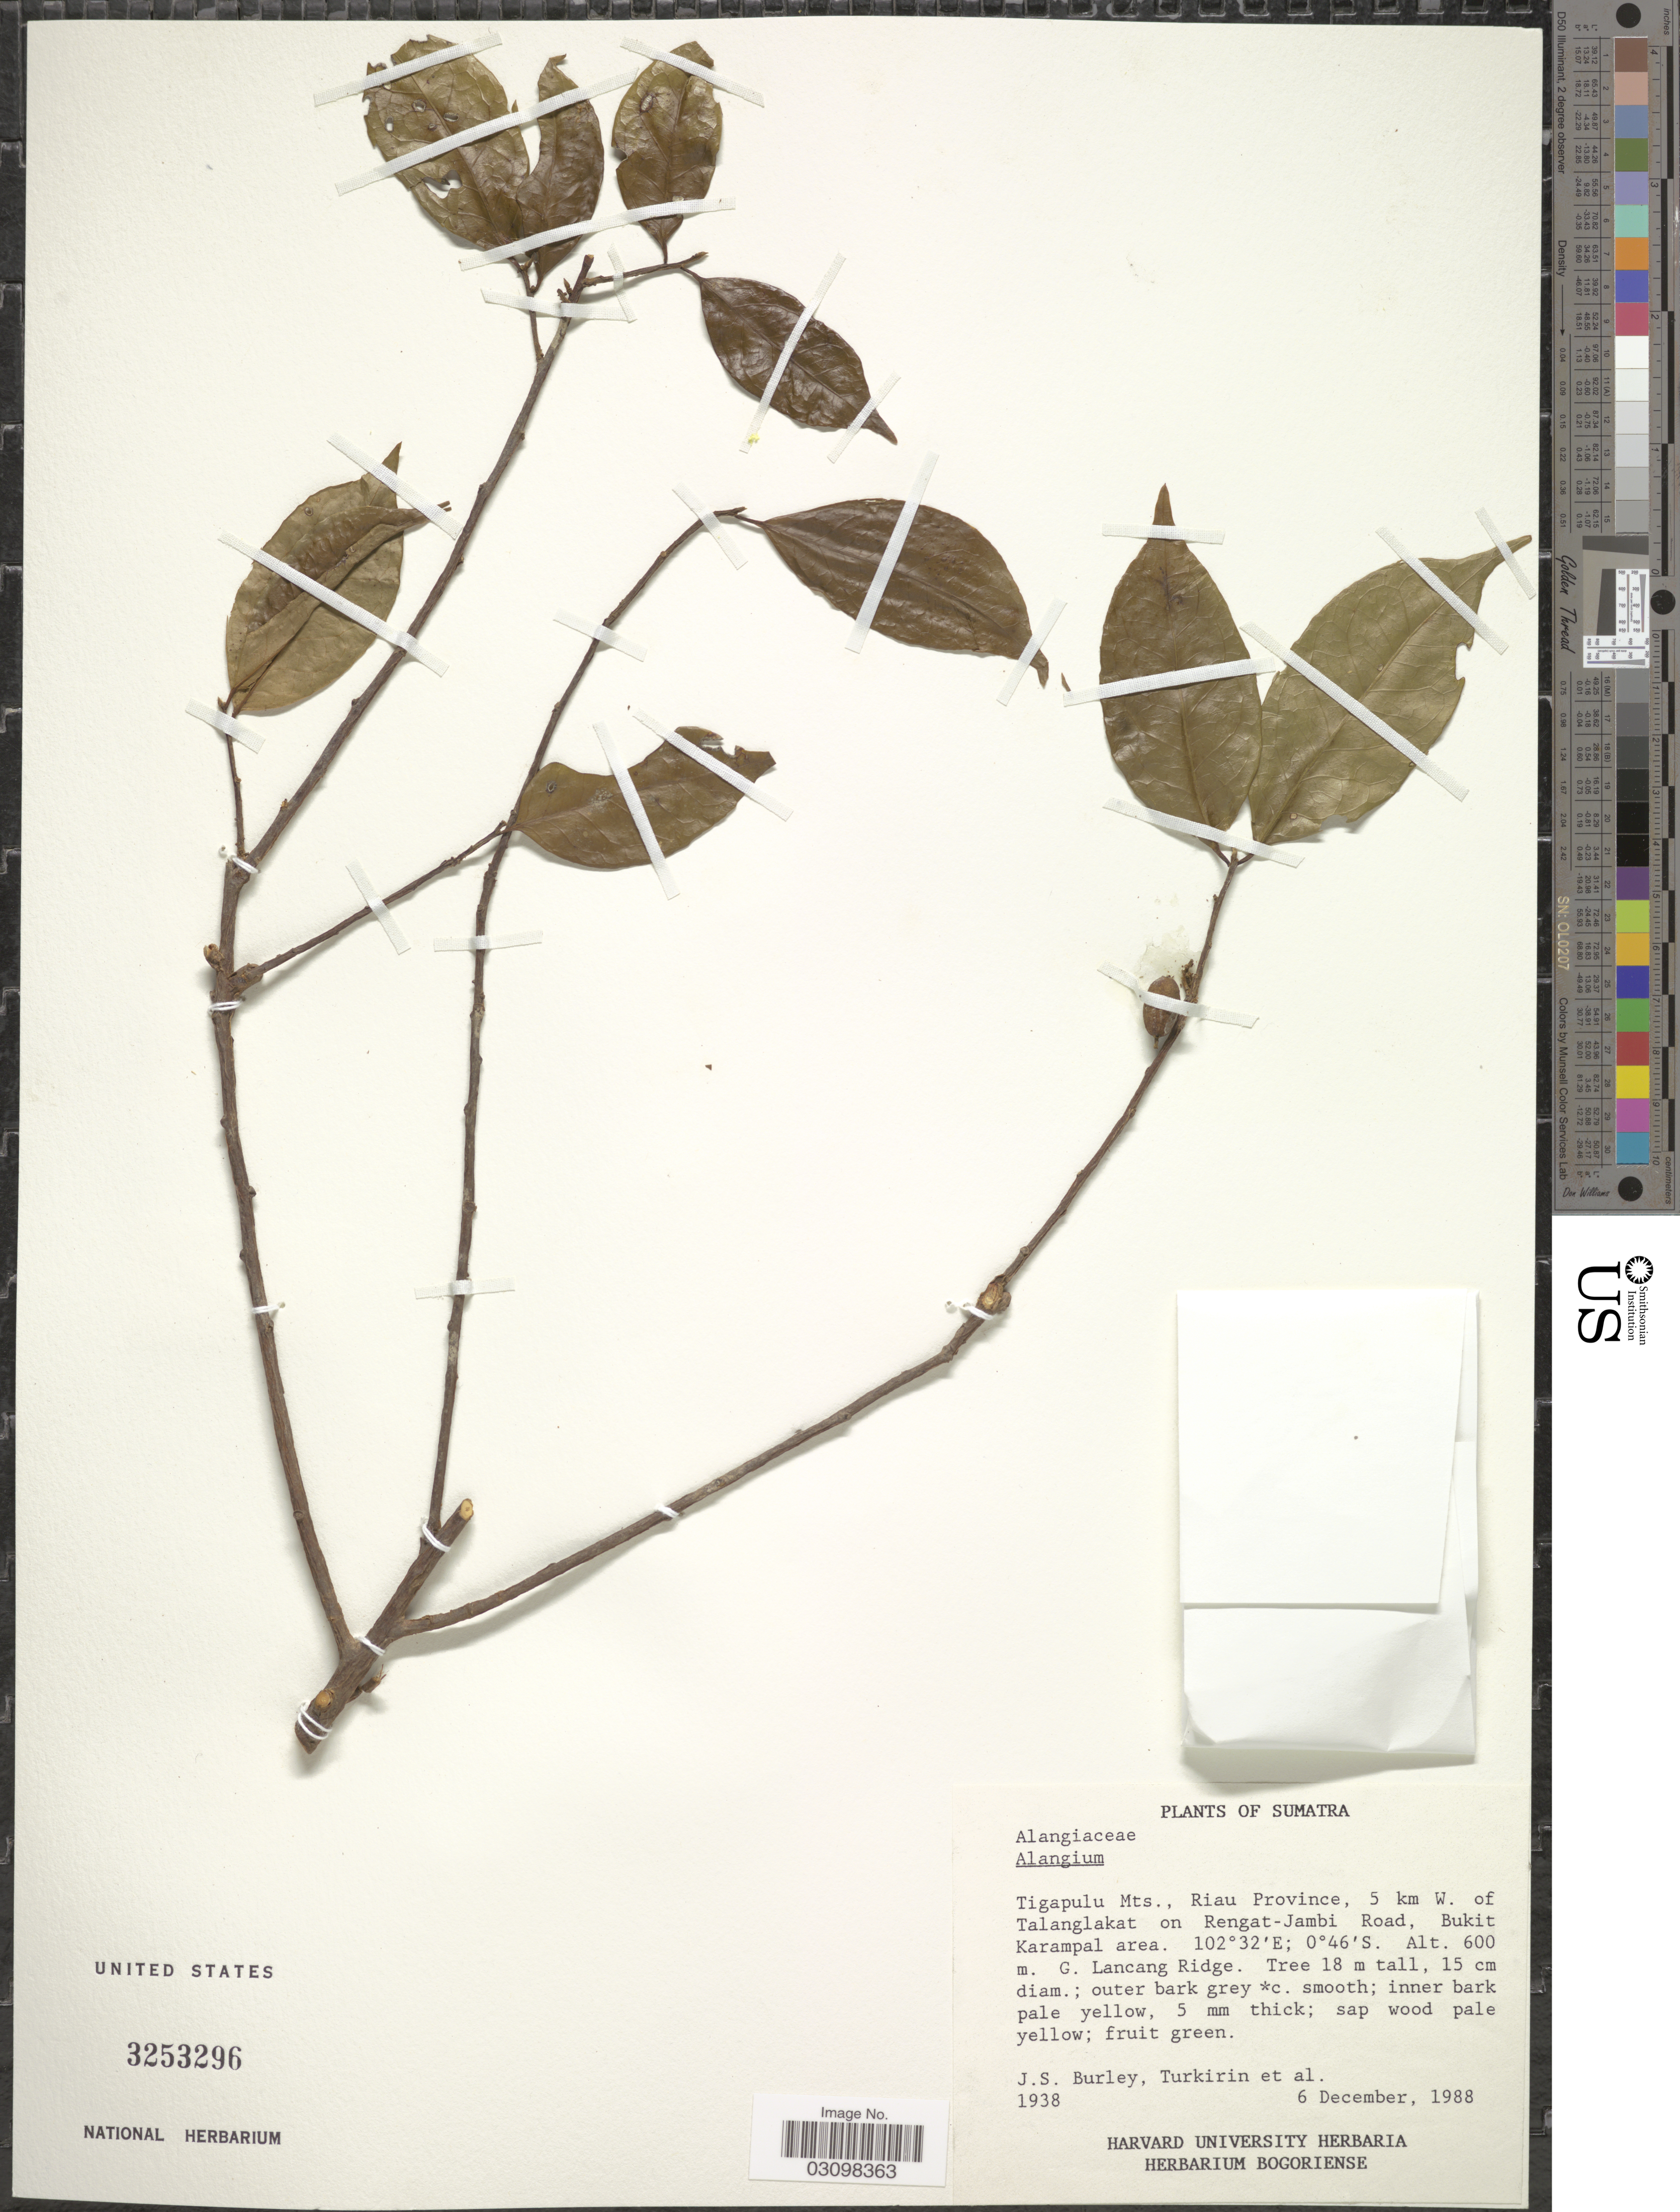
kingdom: Plantae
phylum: Tracheophyta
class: Magnoliopsida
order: Cornales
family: Cornaceae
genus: Alangium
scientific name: Alangium sp.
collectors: J. S. Burley, -. Turkirin & et al.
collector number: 1938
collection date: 1988-12-06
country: Indonesia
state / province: Sumatra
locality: Tigapulu Mts., Riau Province, 5 km W. of Talanglakat on Rengat-Jambi Road, Bukit Karampal area. G. Lancang Ridge.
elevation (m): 600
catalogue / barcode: US 3253296